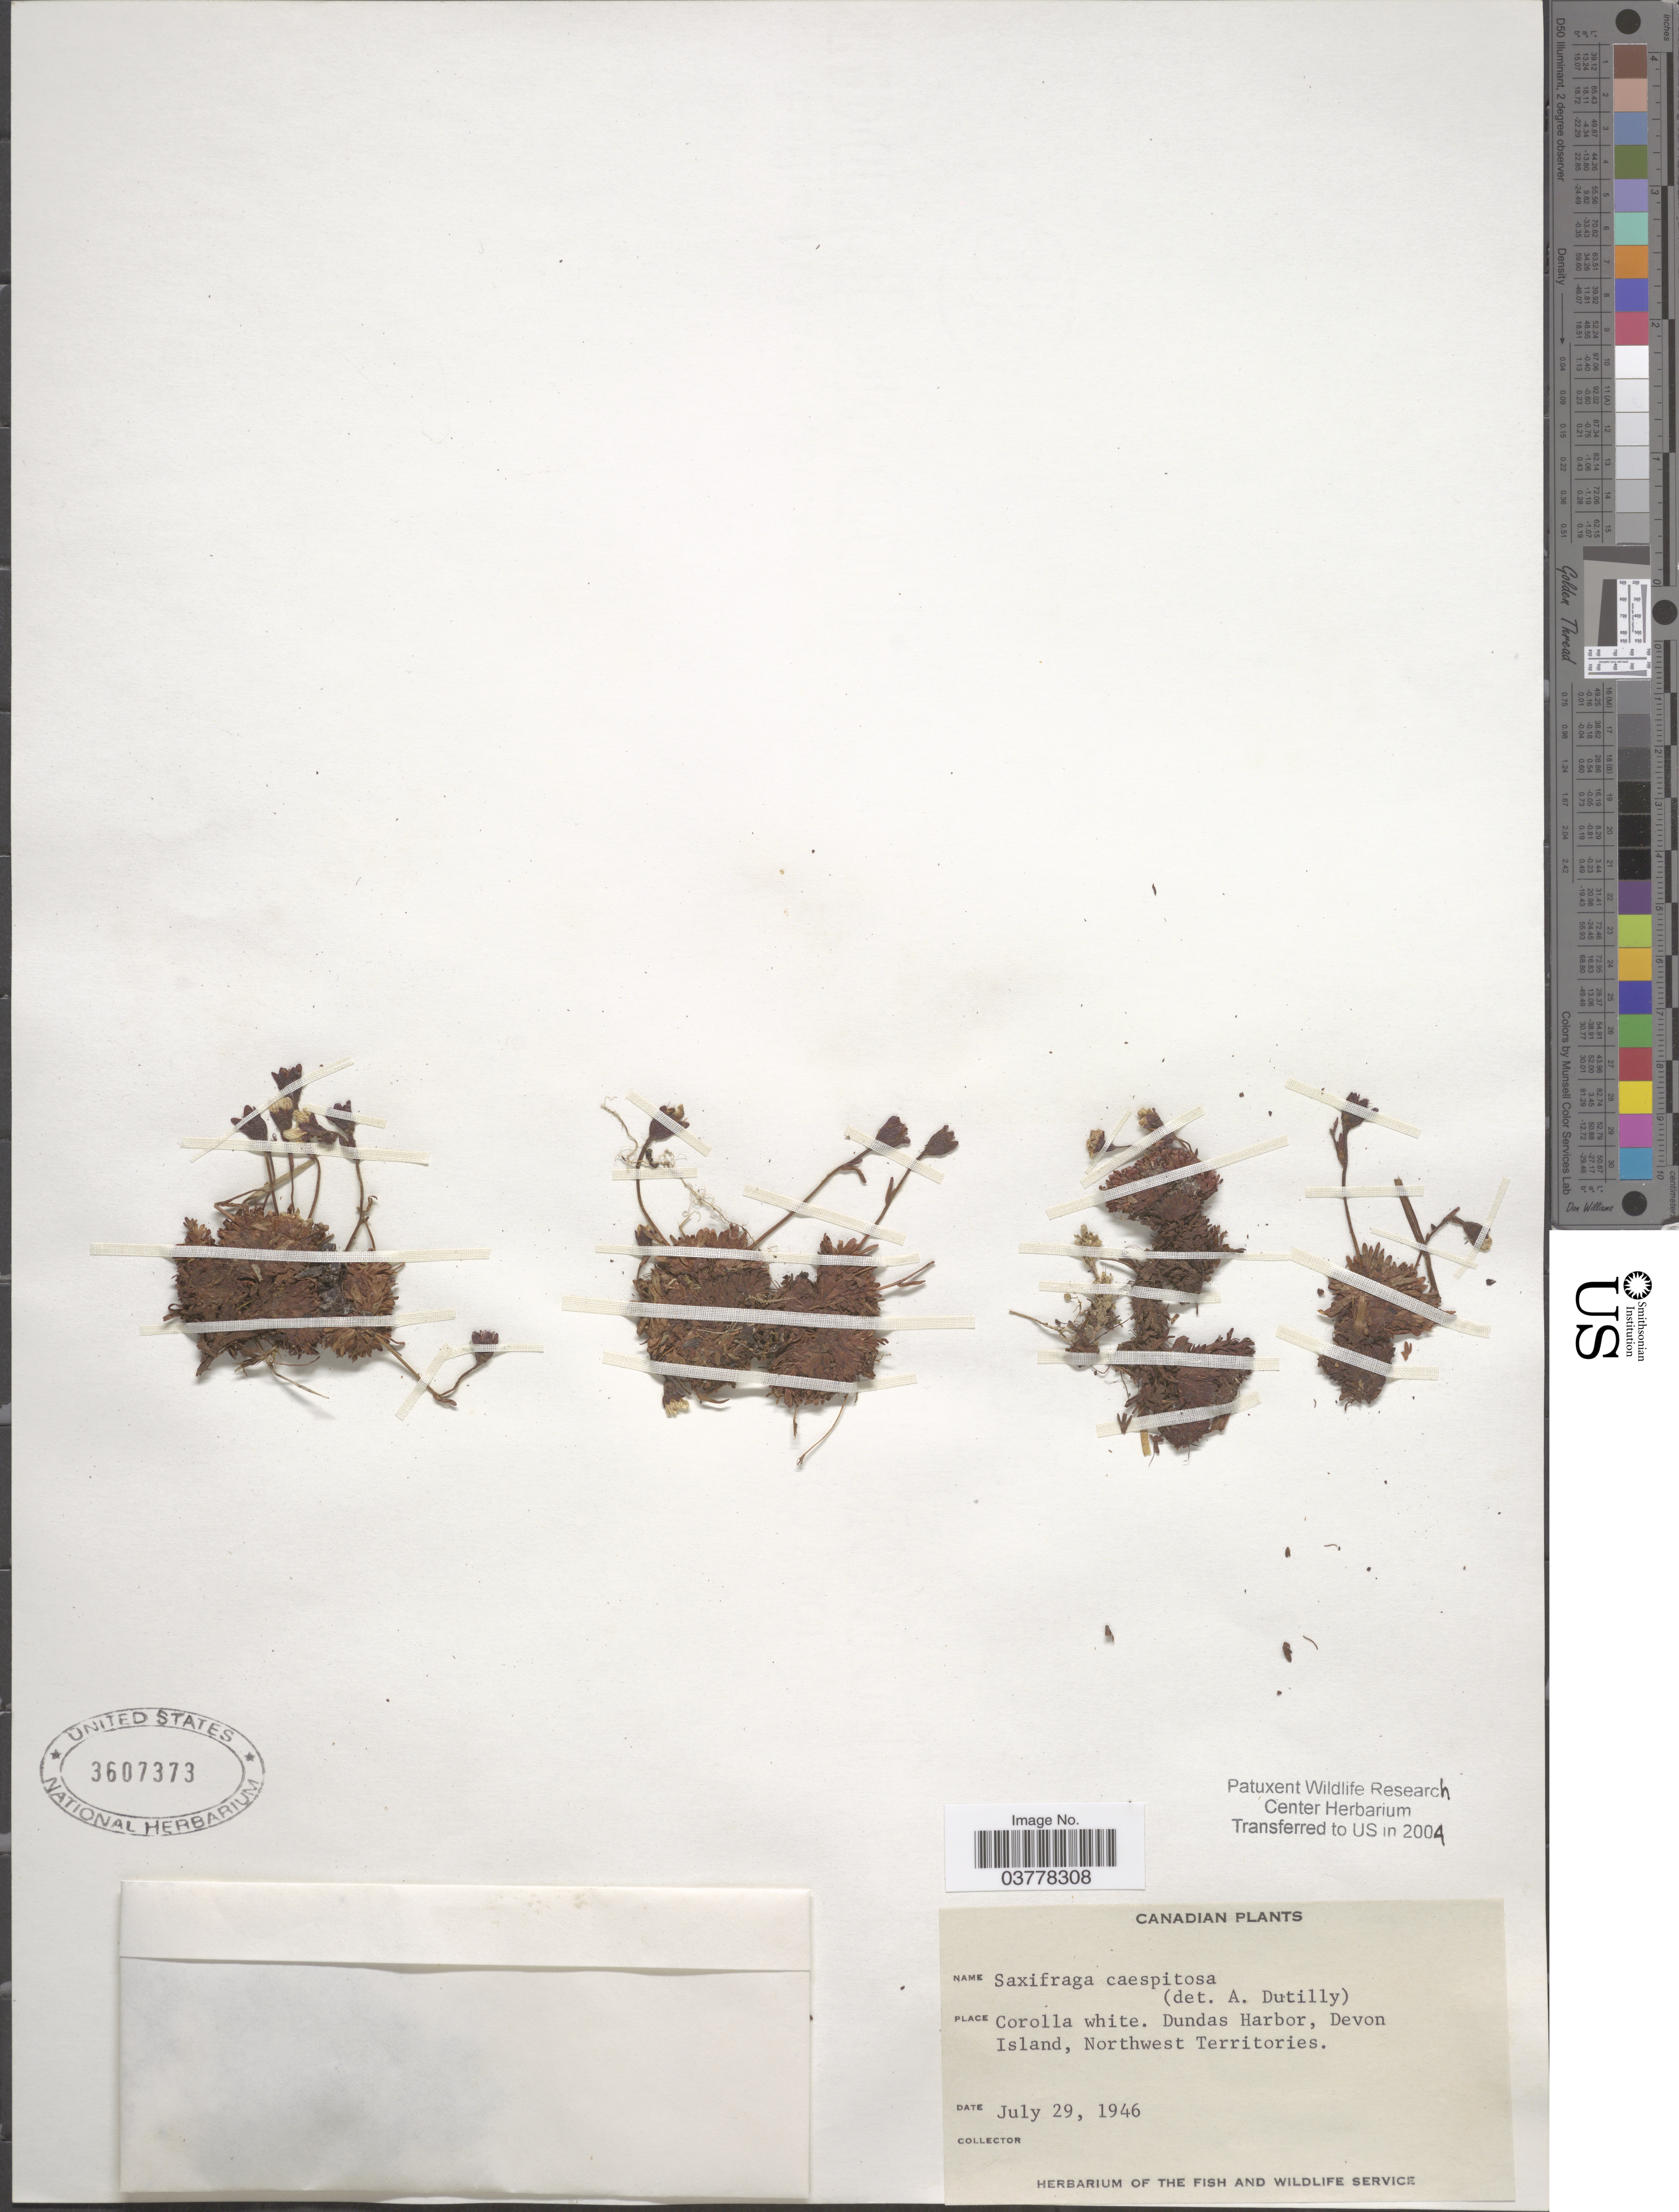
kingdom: Plantae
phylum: Tracheophyta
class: Magnoliopsida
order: Saxifragales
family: Saxifragaceae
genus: Saxifraga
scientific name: Saxifraga caespitosa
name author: L.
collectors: U.S. Fish and Wildlife Service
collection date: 1946-07-29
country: Canada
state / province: Northwest Territories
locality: Dundas Harbor, Devon Island.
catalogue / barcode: US 3607373